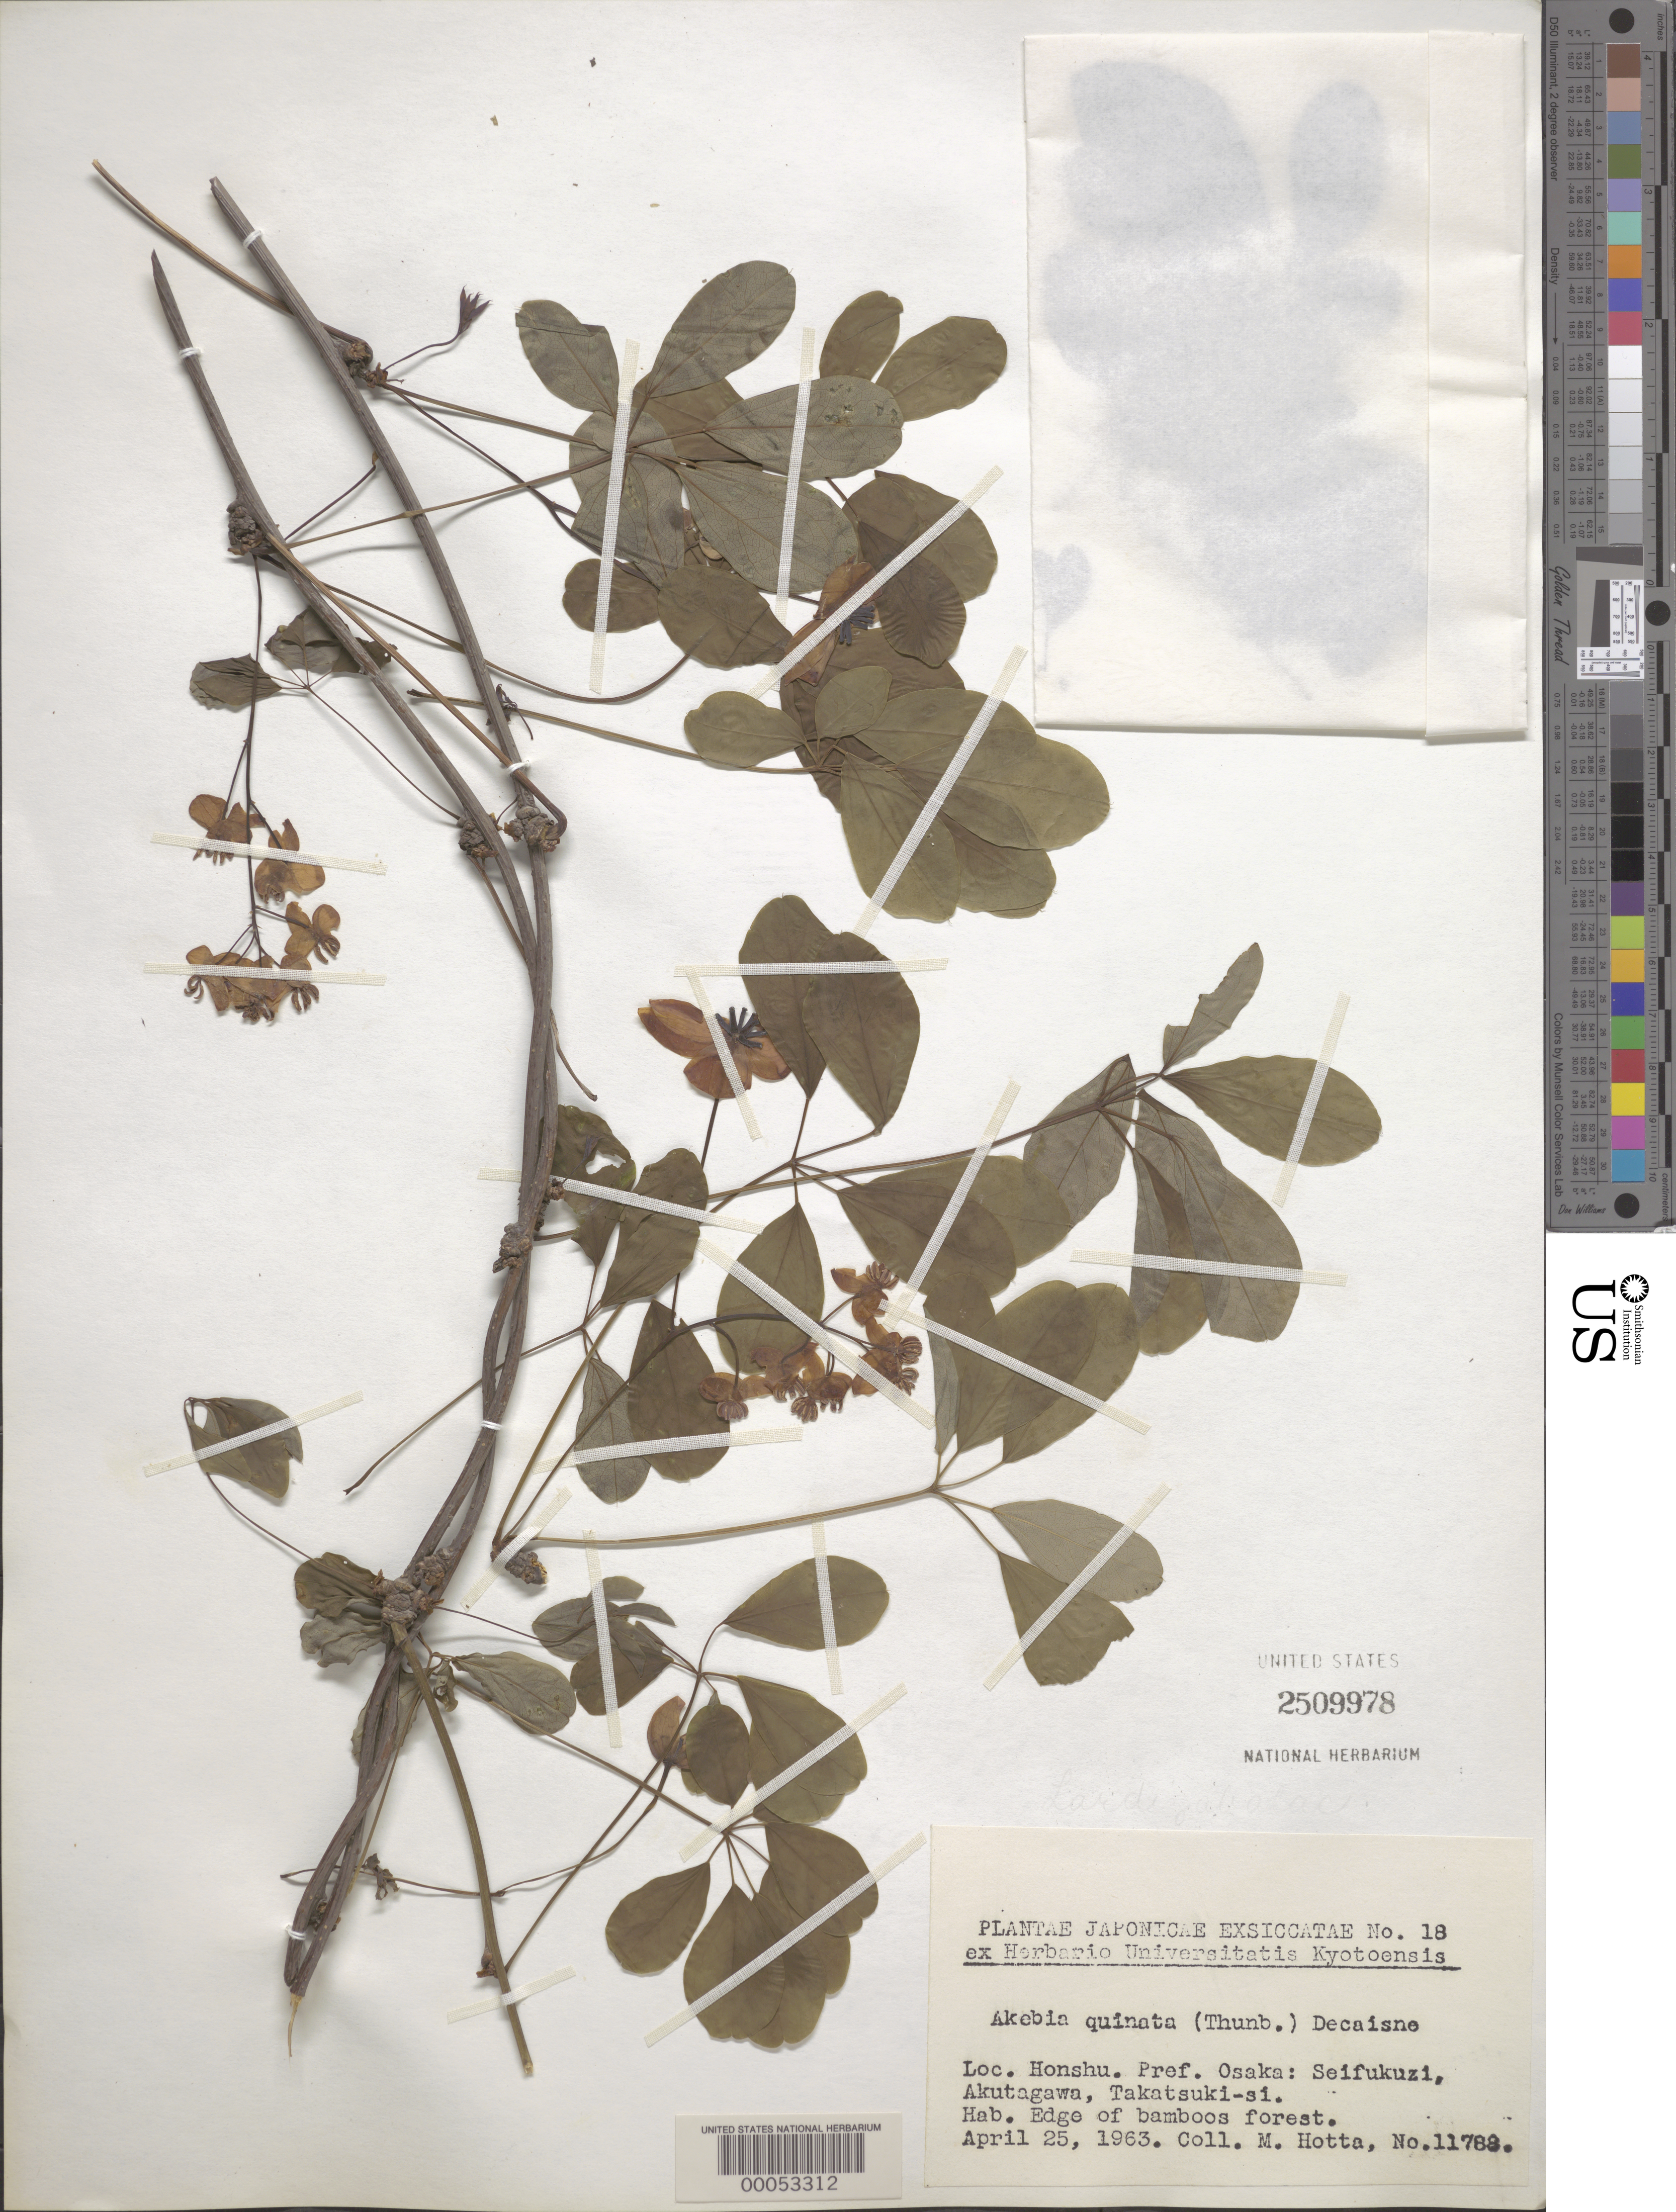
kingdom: Plantae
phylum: Tracheophyta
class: Magnoliopsida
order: Ranunculales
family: Lardizabalaceae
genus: Akebia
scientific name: Akebia quinata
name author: (Houtt.) Decne.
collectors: M. Hotta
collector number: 11789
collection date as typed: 25 Apr 1963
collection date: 1963-04-25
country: Japan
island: Honshu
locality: Osaka, seifukuzi, akutagawa, takatsuki-si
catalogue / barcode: US 2509978